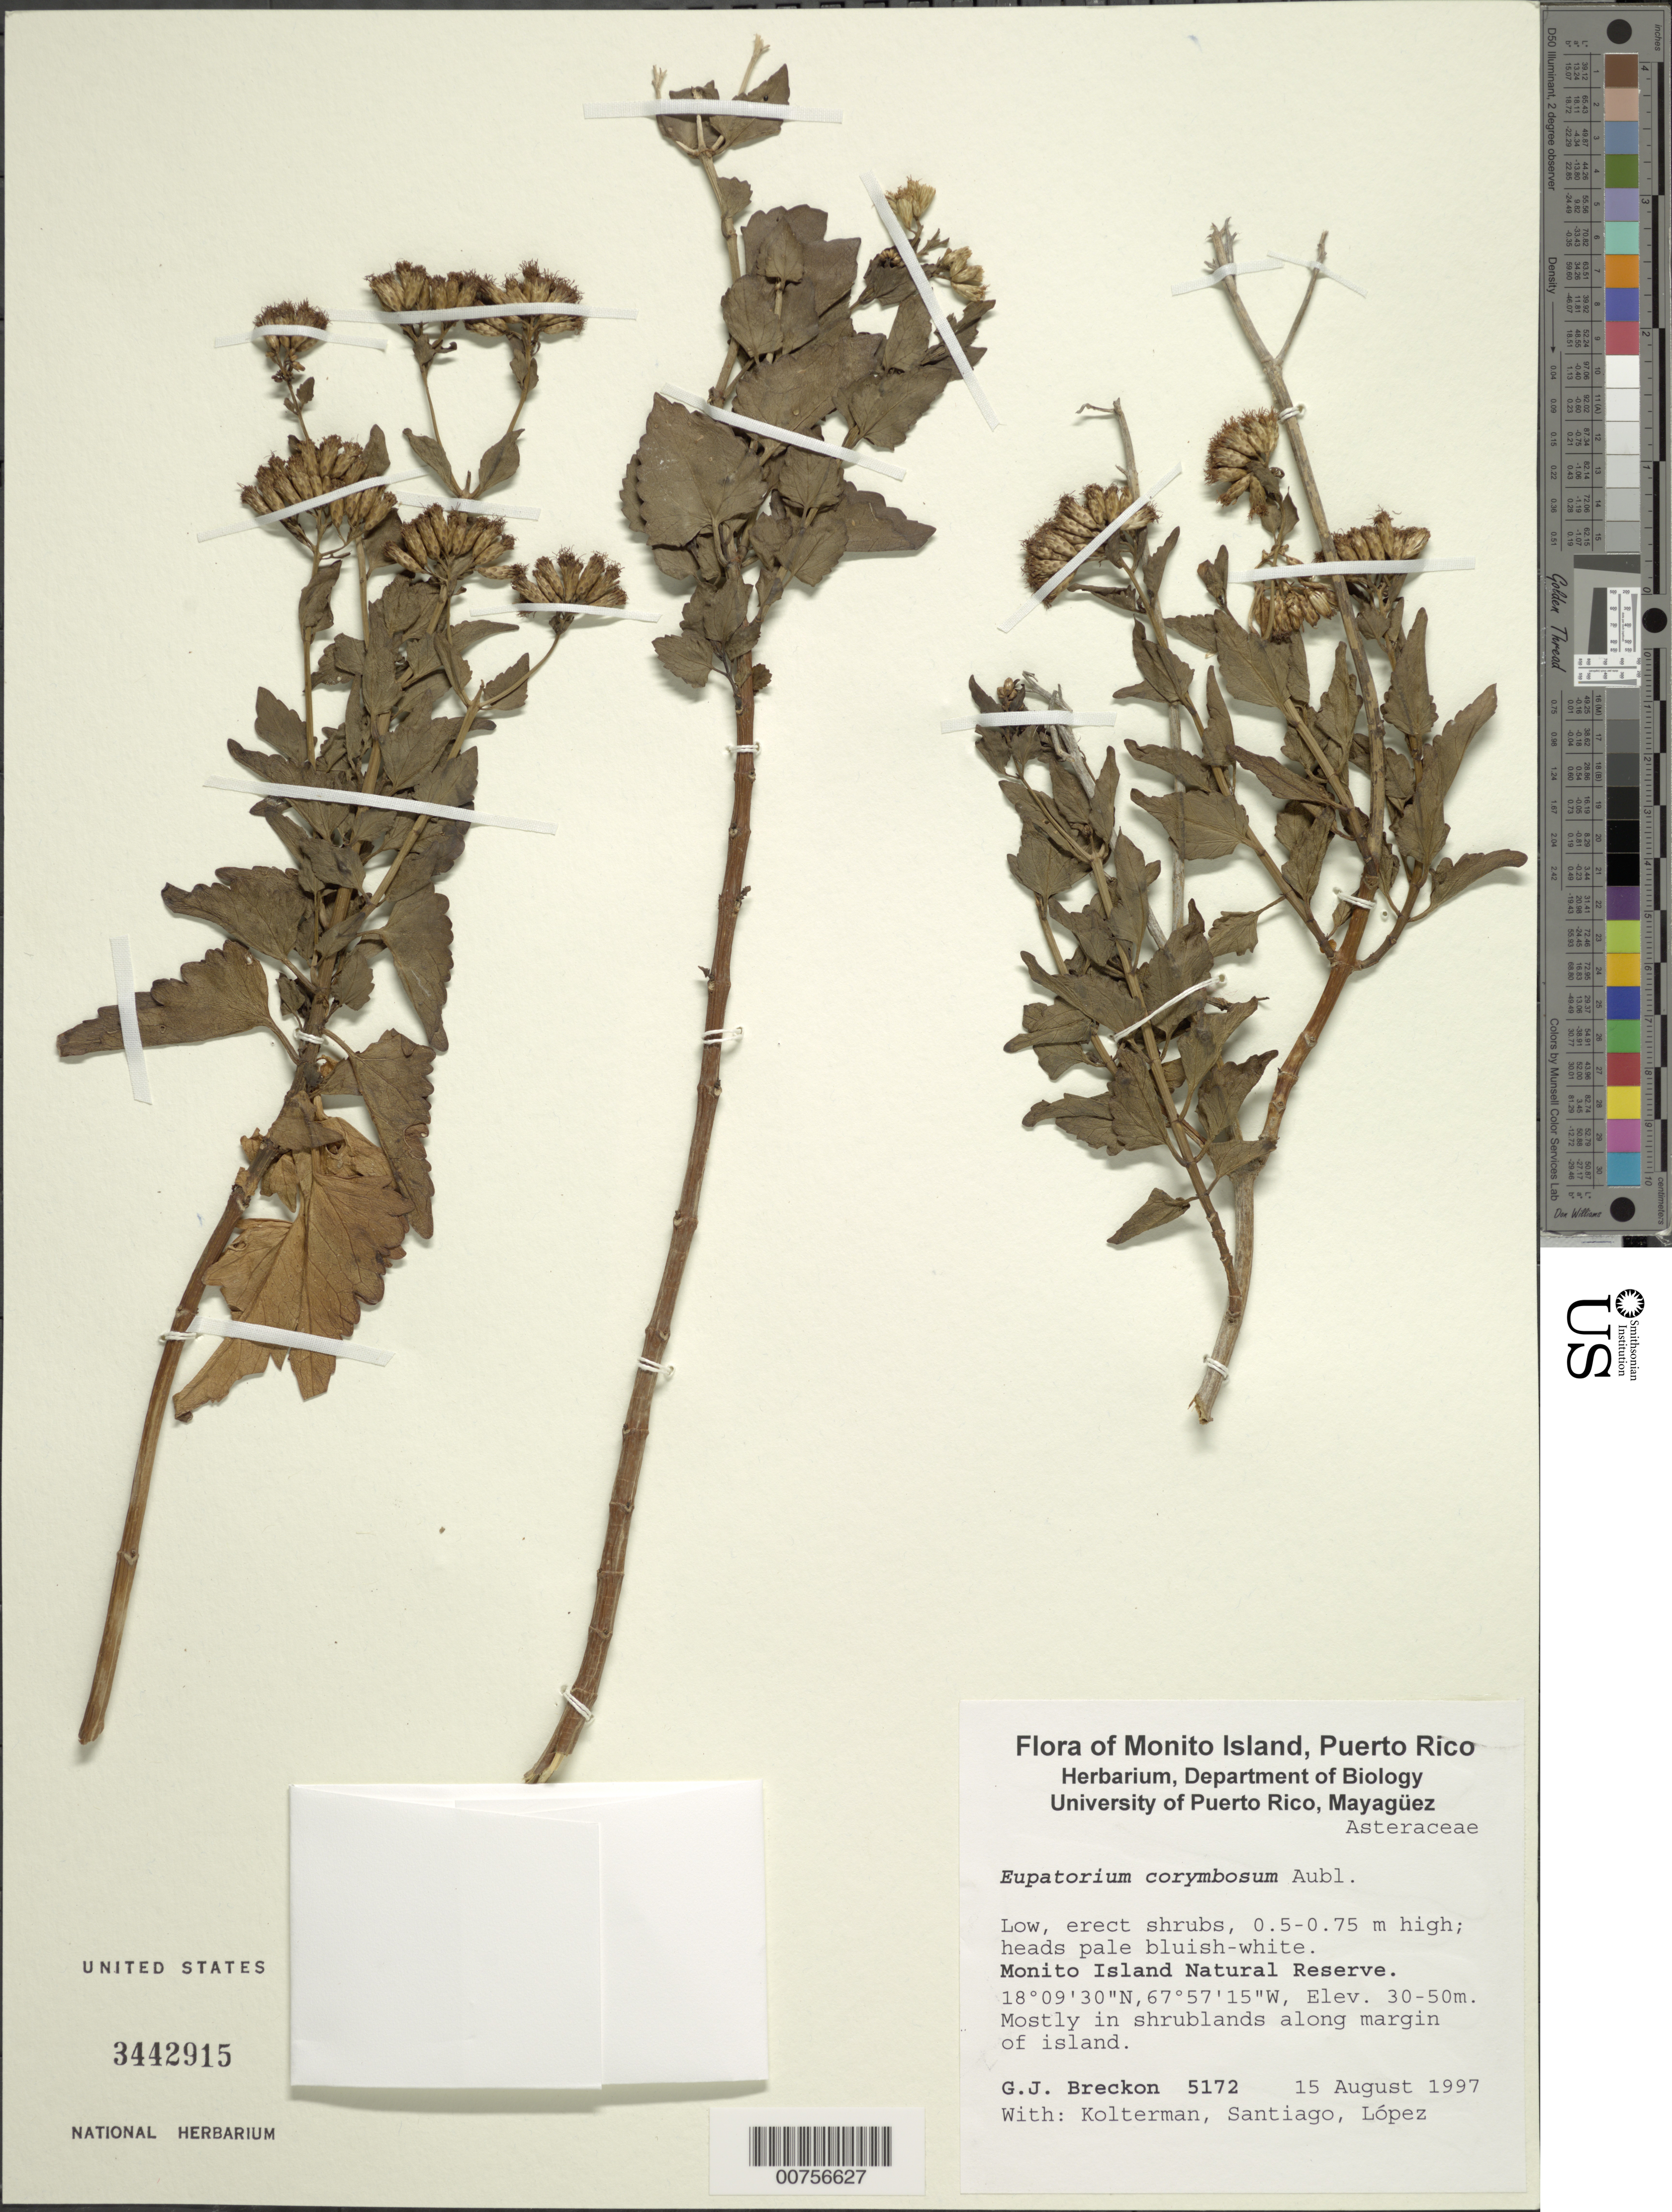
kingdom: Plantae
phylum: Tracheophyta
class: Magnoliopsida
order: Asterales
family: Asteraceae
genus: Chromolaena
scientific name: Chromolaena corymbosa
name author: (Aubl.) R.M. King & H. Rob.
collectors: G. J. Breckon, -. Kolterman, -. Santiago & -. Lopez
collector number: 5172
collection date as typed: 15 Aug 1997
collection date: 1997-08-15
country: Puerto Rico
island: Monito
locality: Monito Island Natural Reserve.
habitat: Mostly in shrublands along margin of island.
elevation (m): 30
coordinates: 18.15833333, -67.95416667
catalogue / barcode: US 3442915